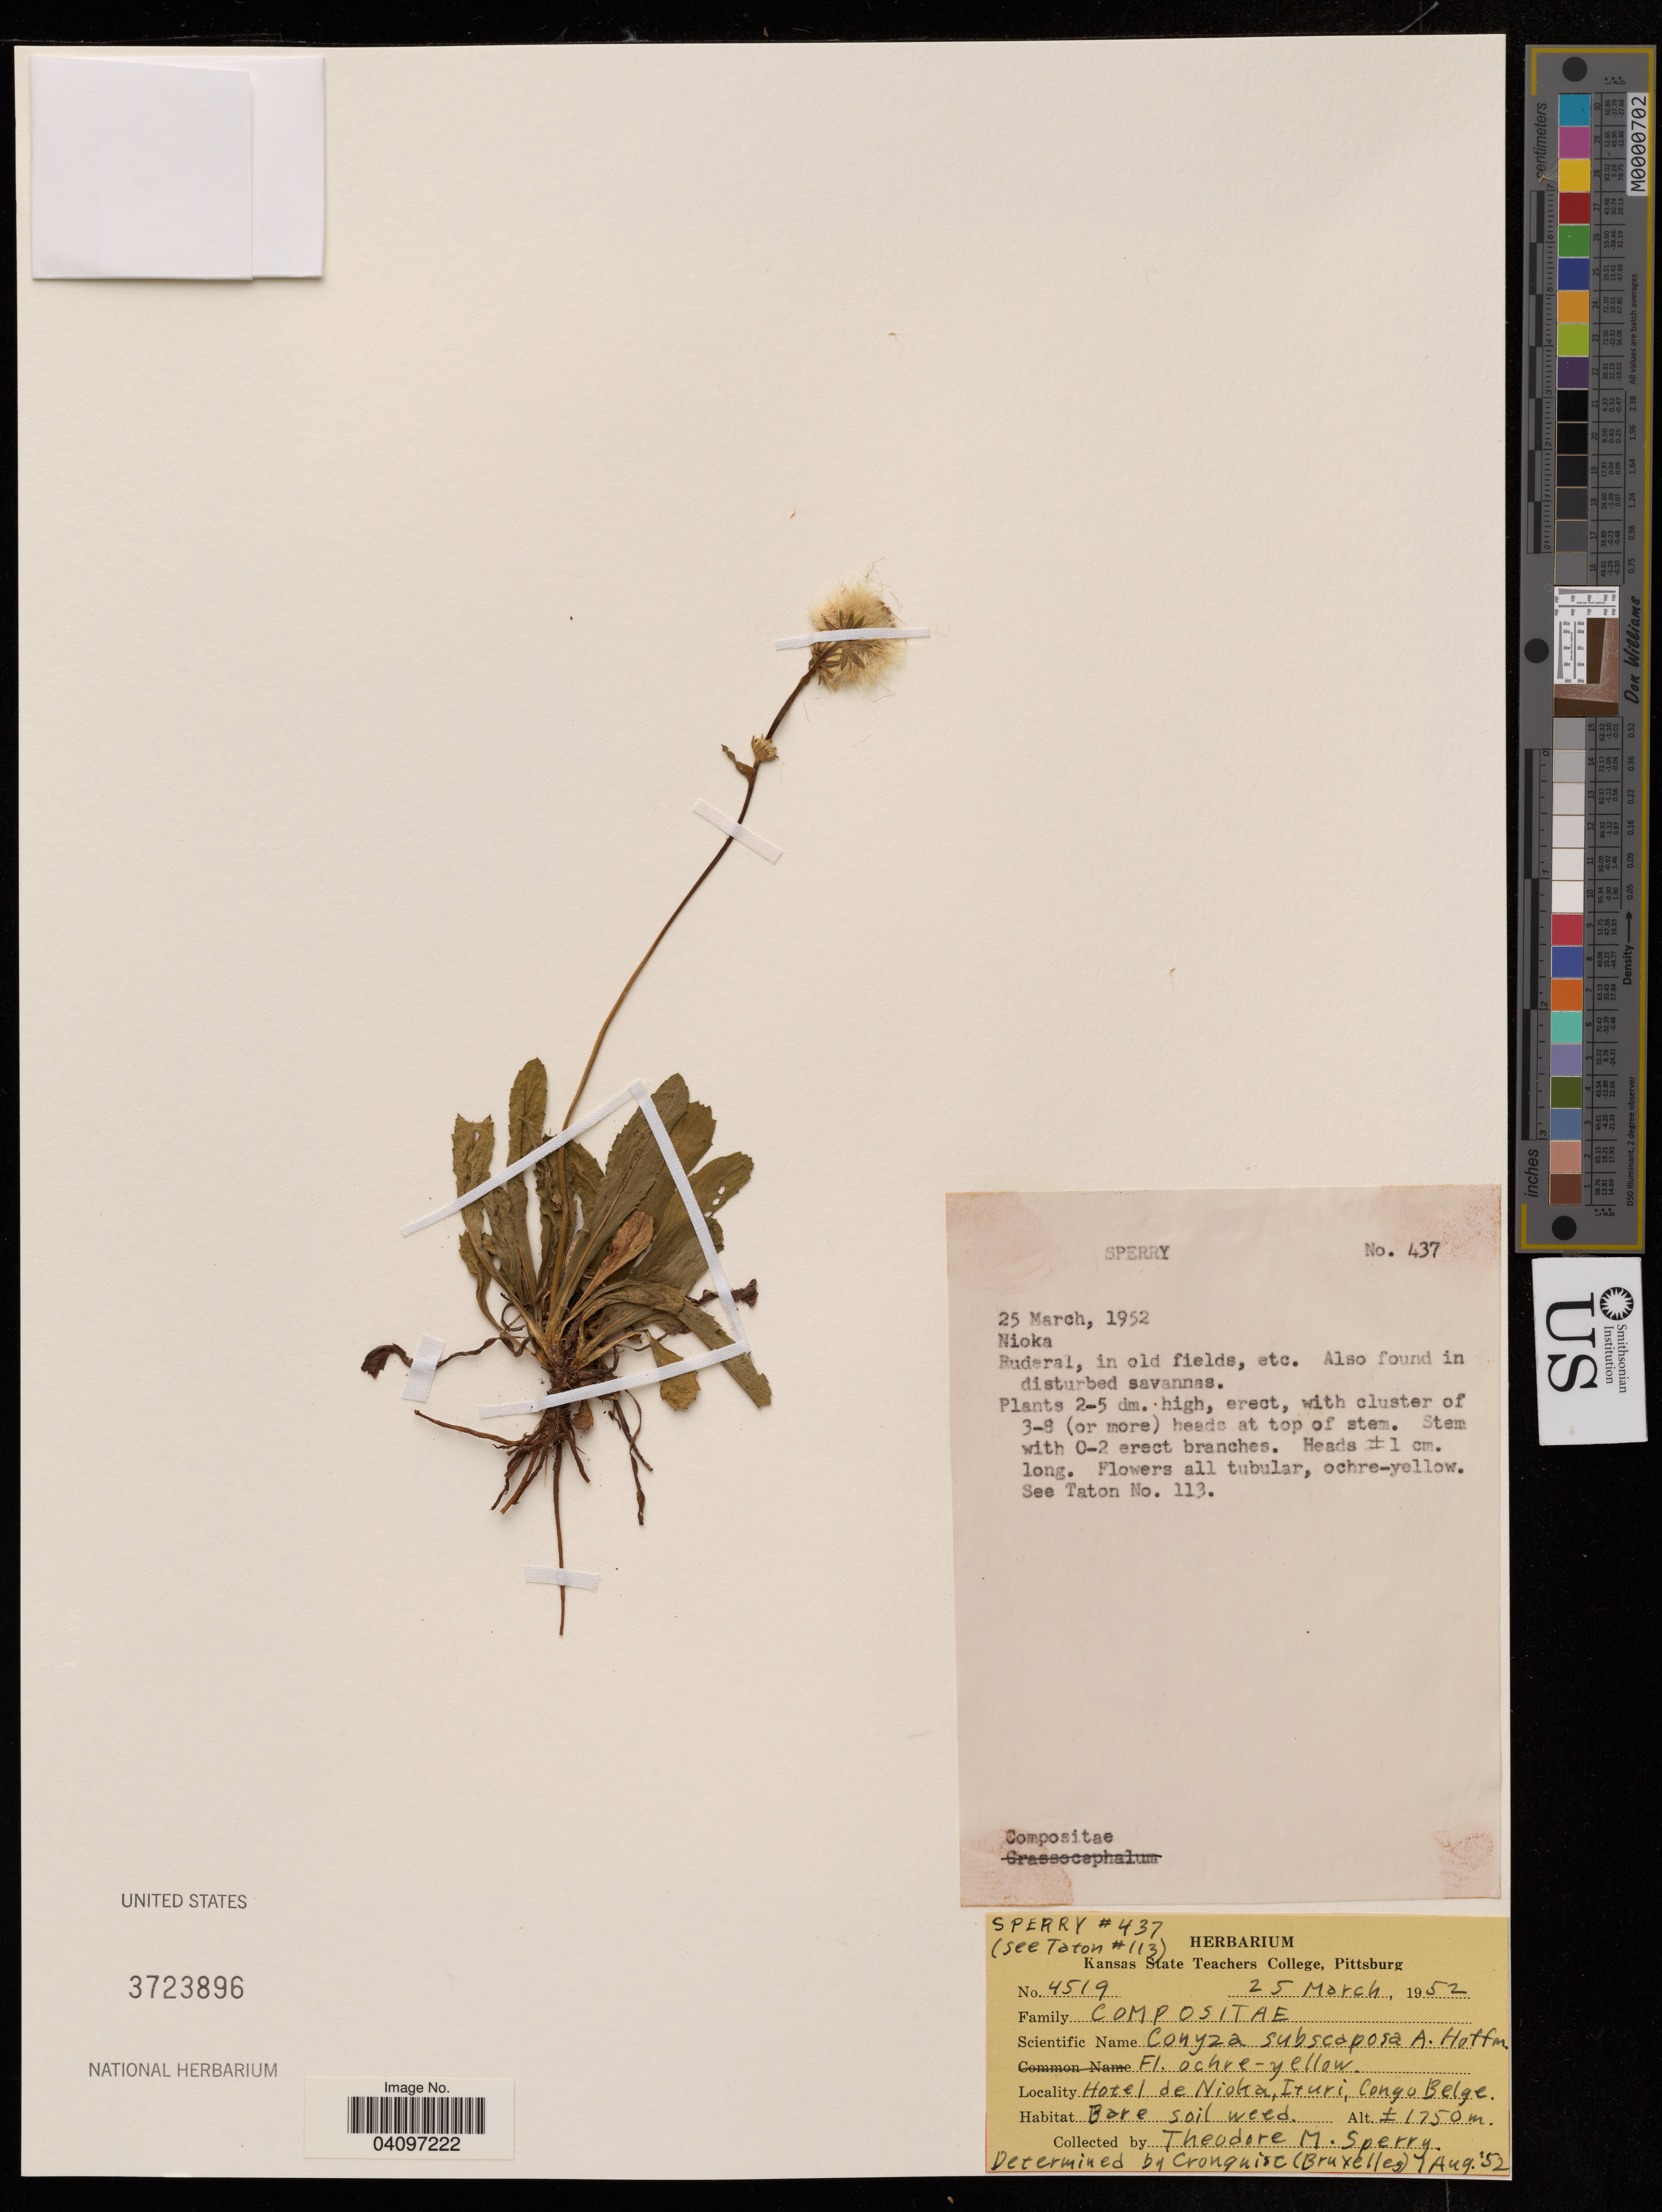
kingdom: Plantae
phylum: Tracheophyta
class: Magnoliopsida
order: Asterales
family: Asteraceae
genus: Conyza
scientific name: Conyza subcaposa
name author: O. Hoffm.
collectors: T. Sperry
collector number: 437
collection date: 1952-03-25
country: Congo, Democratic Republic of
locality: Hotel de Nioka, Ituri.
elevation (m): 1750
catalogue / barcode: US 3723896